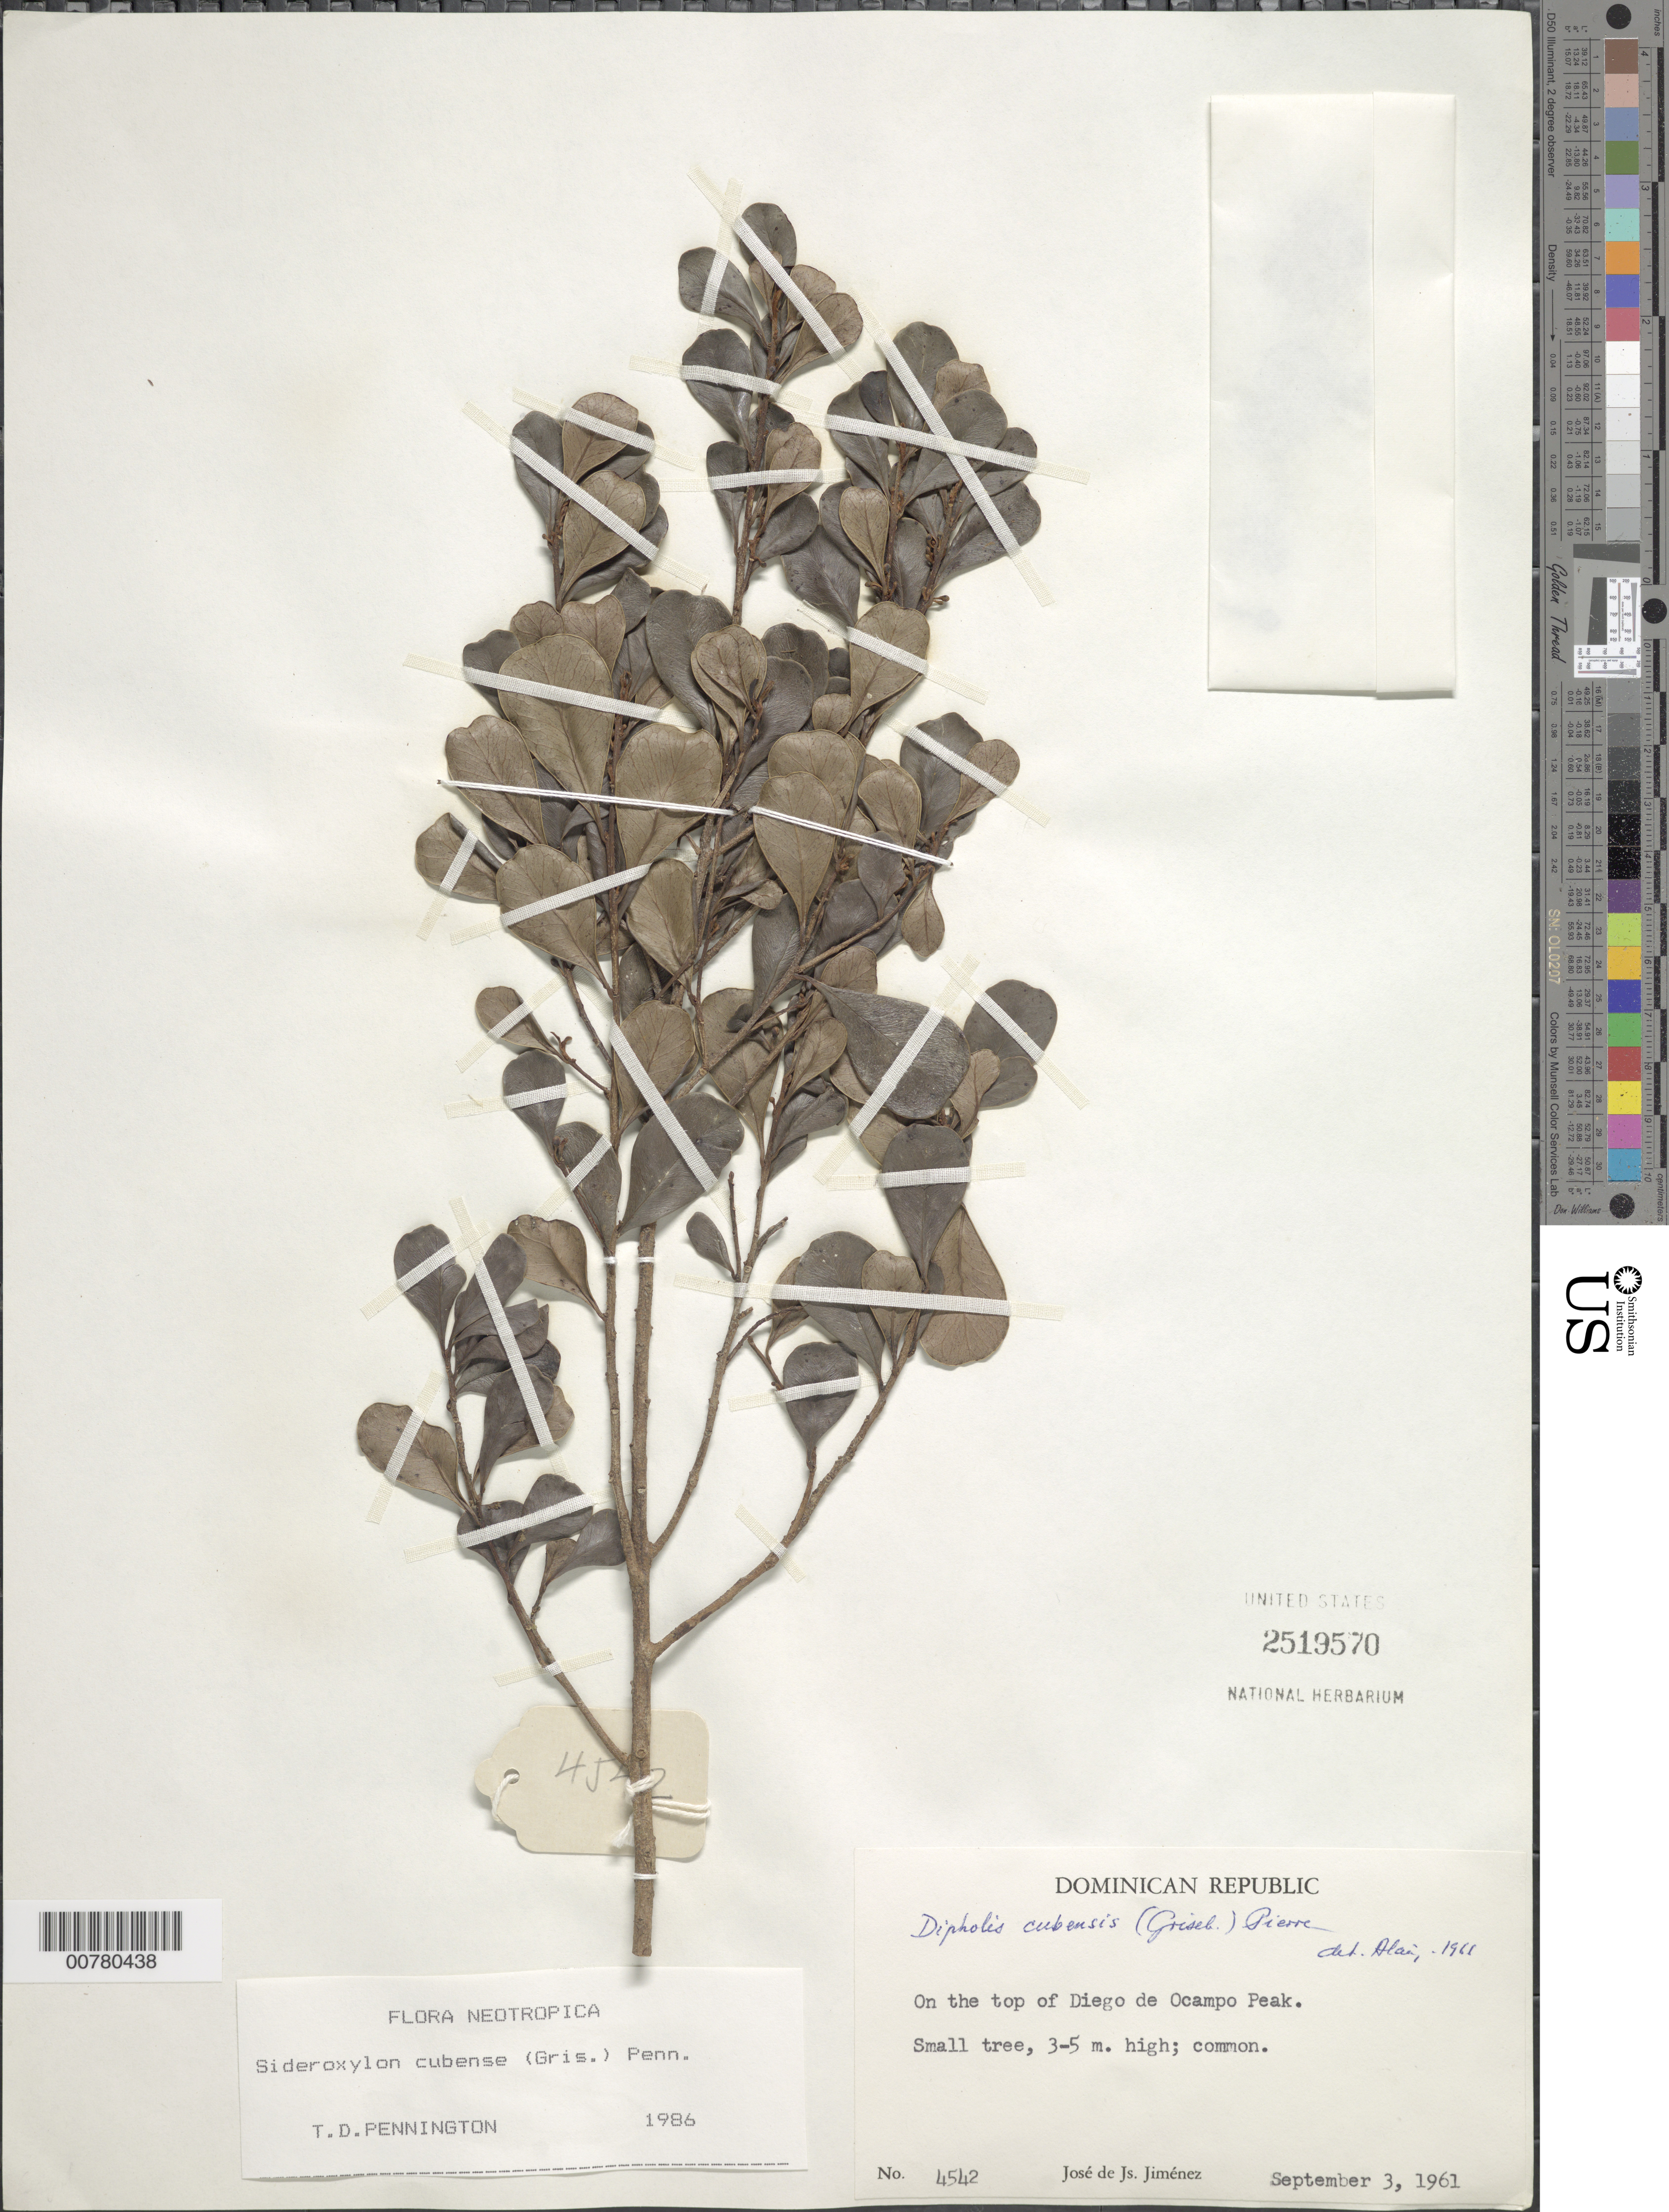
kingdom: Plantae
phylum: Tracheophyta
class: Magnoliopsida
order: Ericales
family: Sapotaceae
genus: Sideroxylon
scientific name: Sideroxylon cubense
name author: (Griseb.) T.D. Penn.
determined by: Pennington, T. D., (K)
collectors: J. J. Jiménez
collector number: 4542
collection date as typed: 03 Sep 1961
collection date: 1961-09-03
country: Dominican Republic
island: Hispaniola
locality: On the top of Diego de Ocampo Peak.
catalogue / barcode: US 2519570